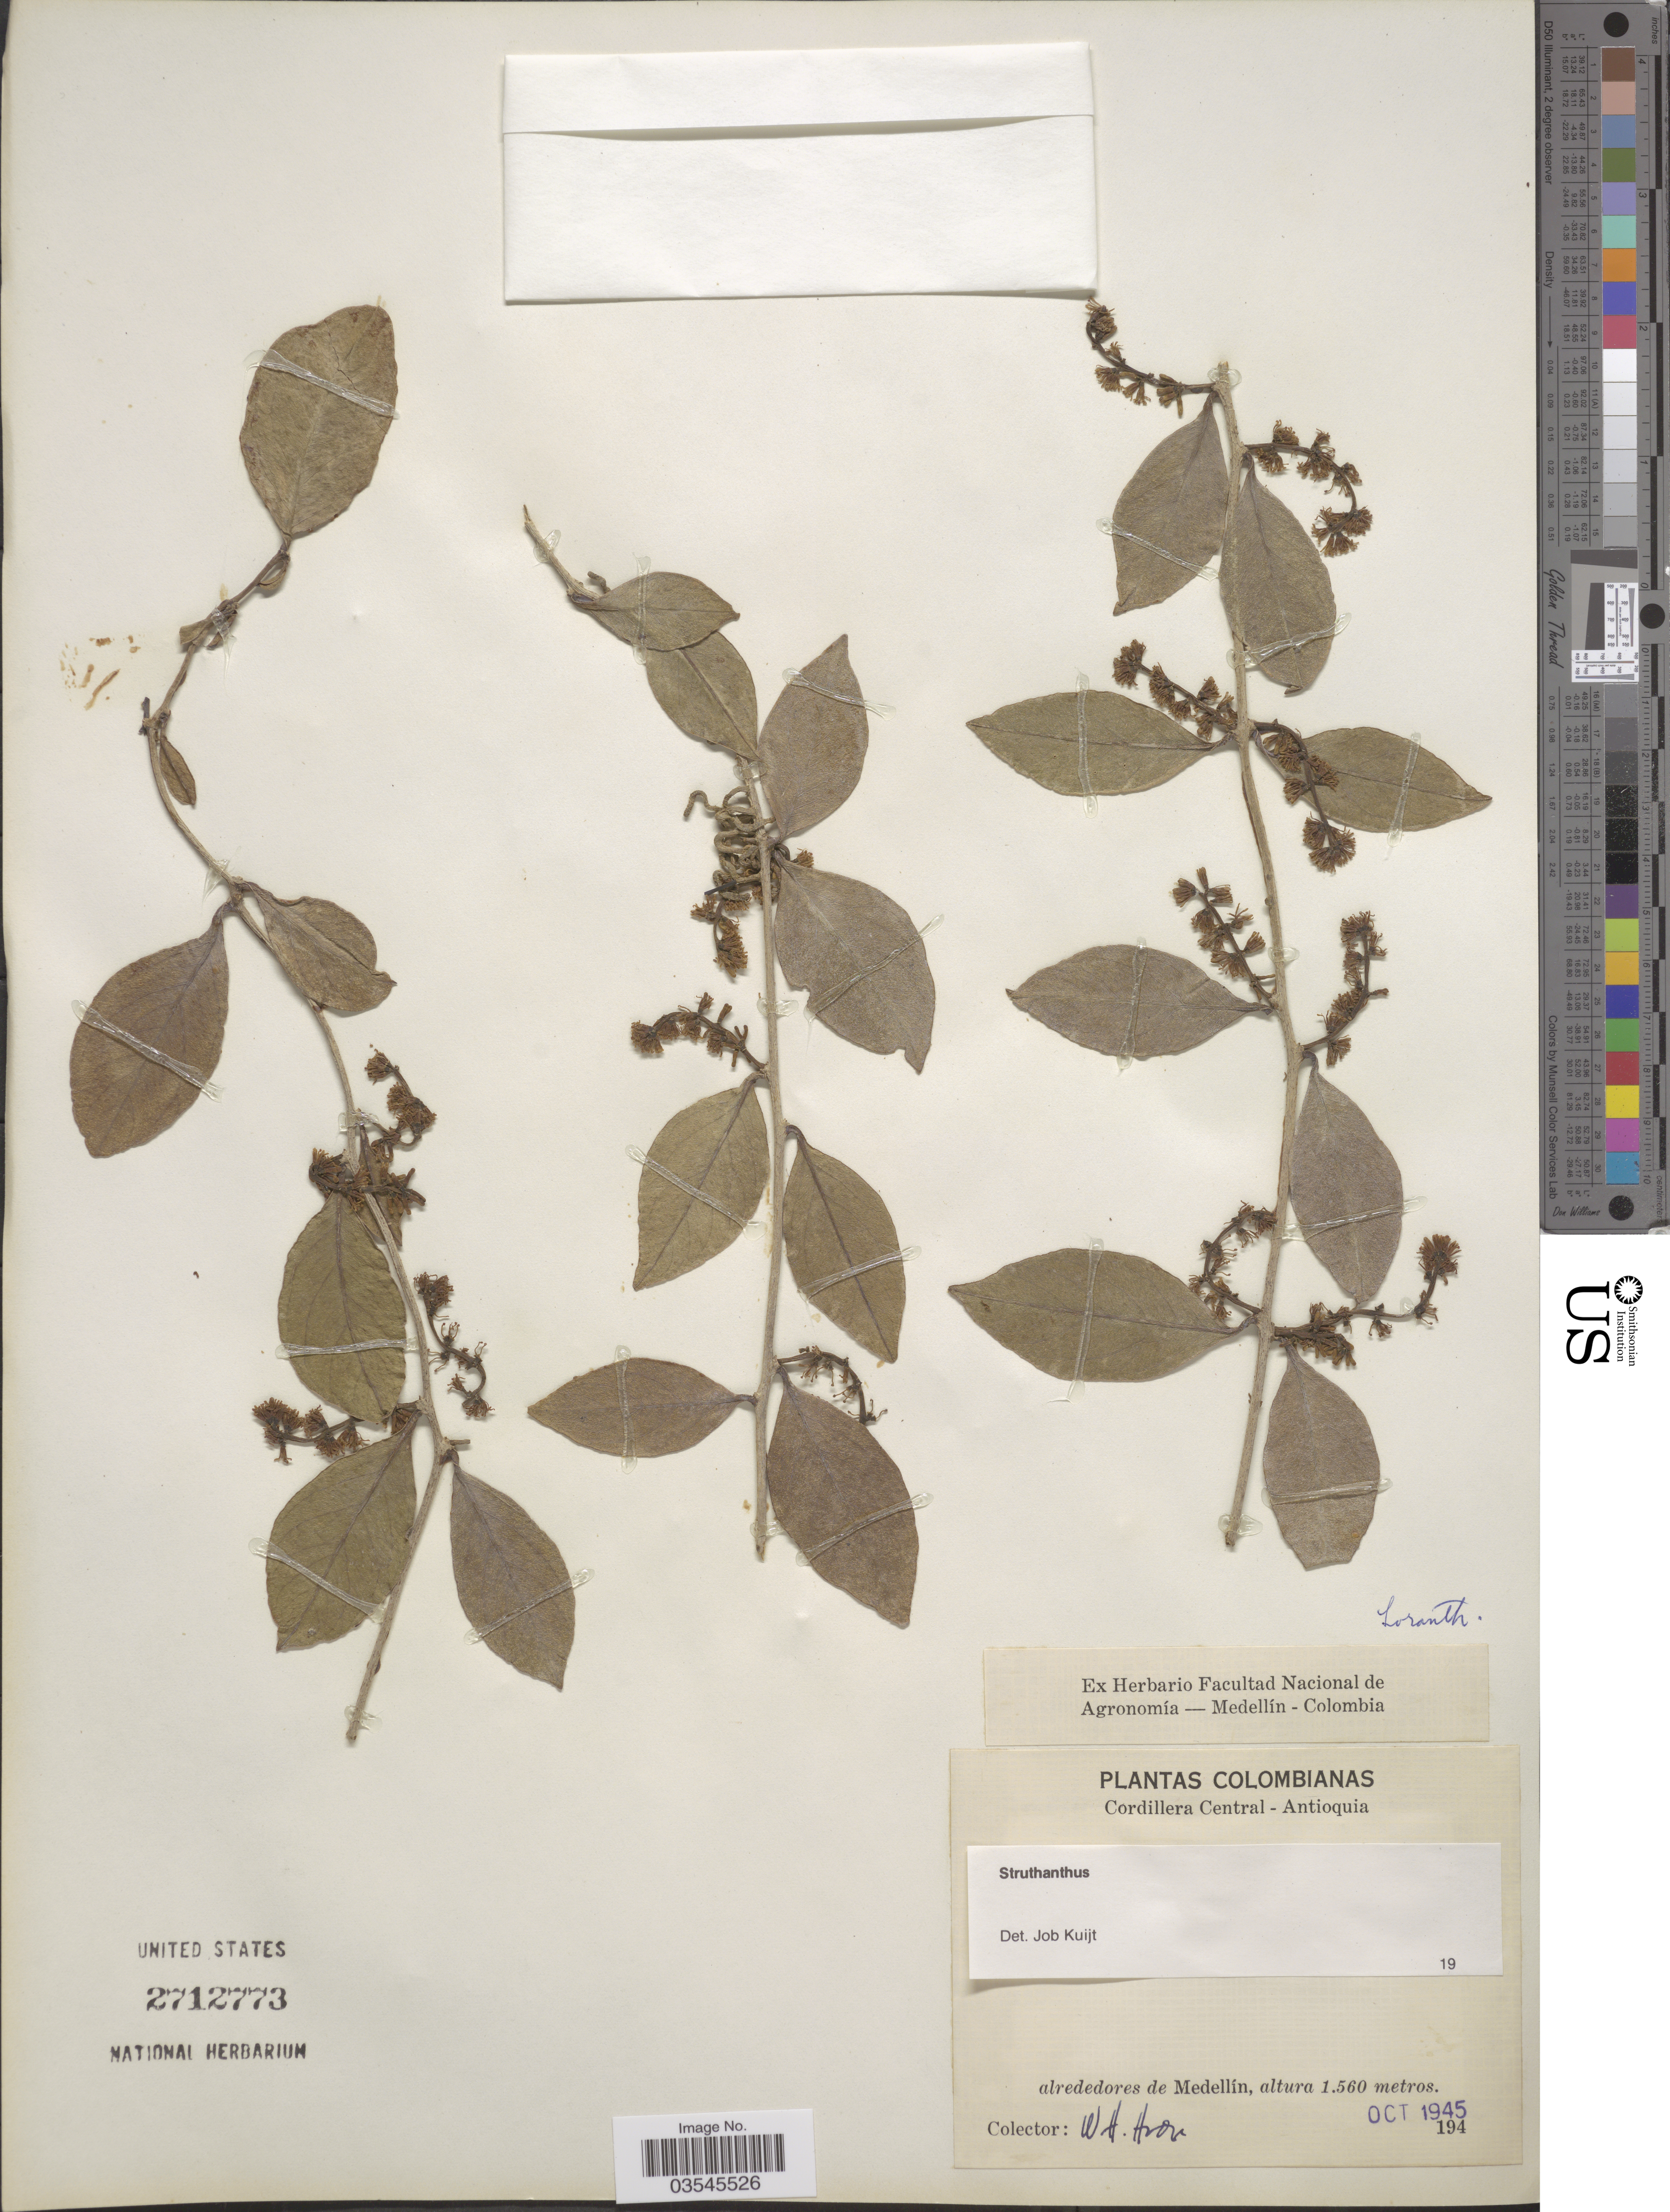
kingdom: Plantae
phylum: Tracheophyta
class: Magnoliopsida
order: Santalales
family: Loranthaceae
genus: Struthanthus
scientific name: Struthanthus sp.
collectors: W. Hodge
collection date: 1945-10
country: Colombia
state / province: Antioquia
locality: Cordillera Central. Alrededores de Medellín.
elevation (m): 1560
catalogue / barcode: US 2712773